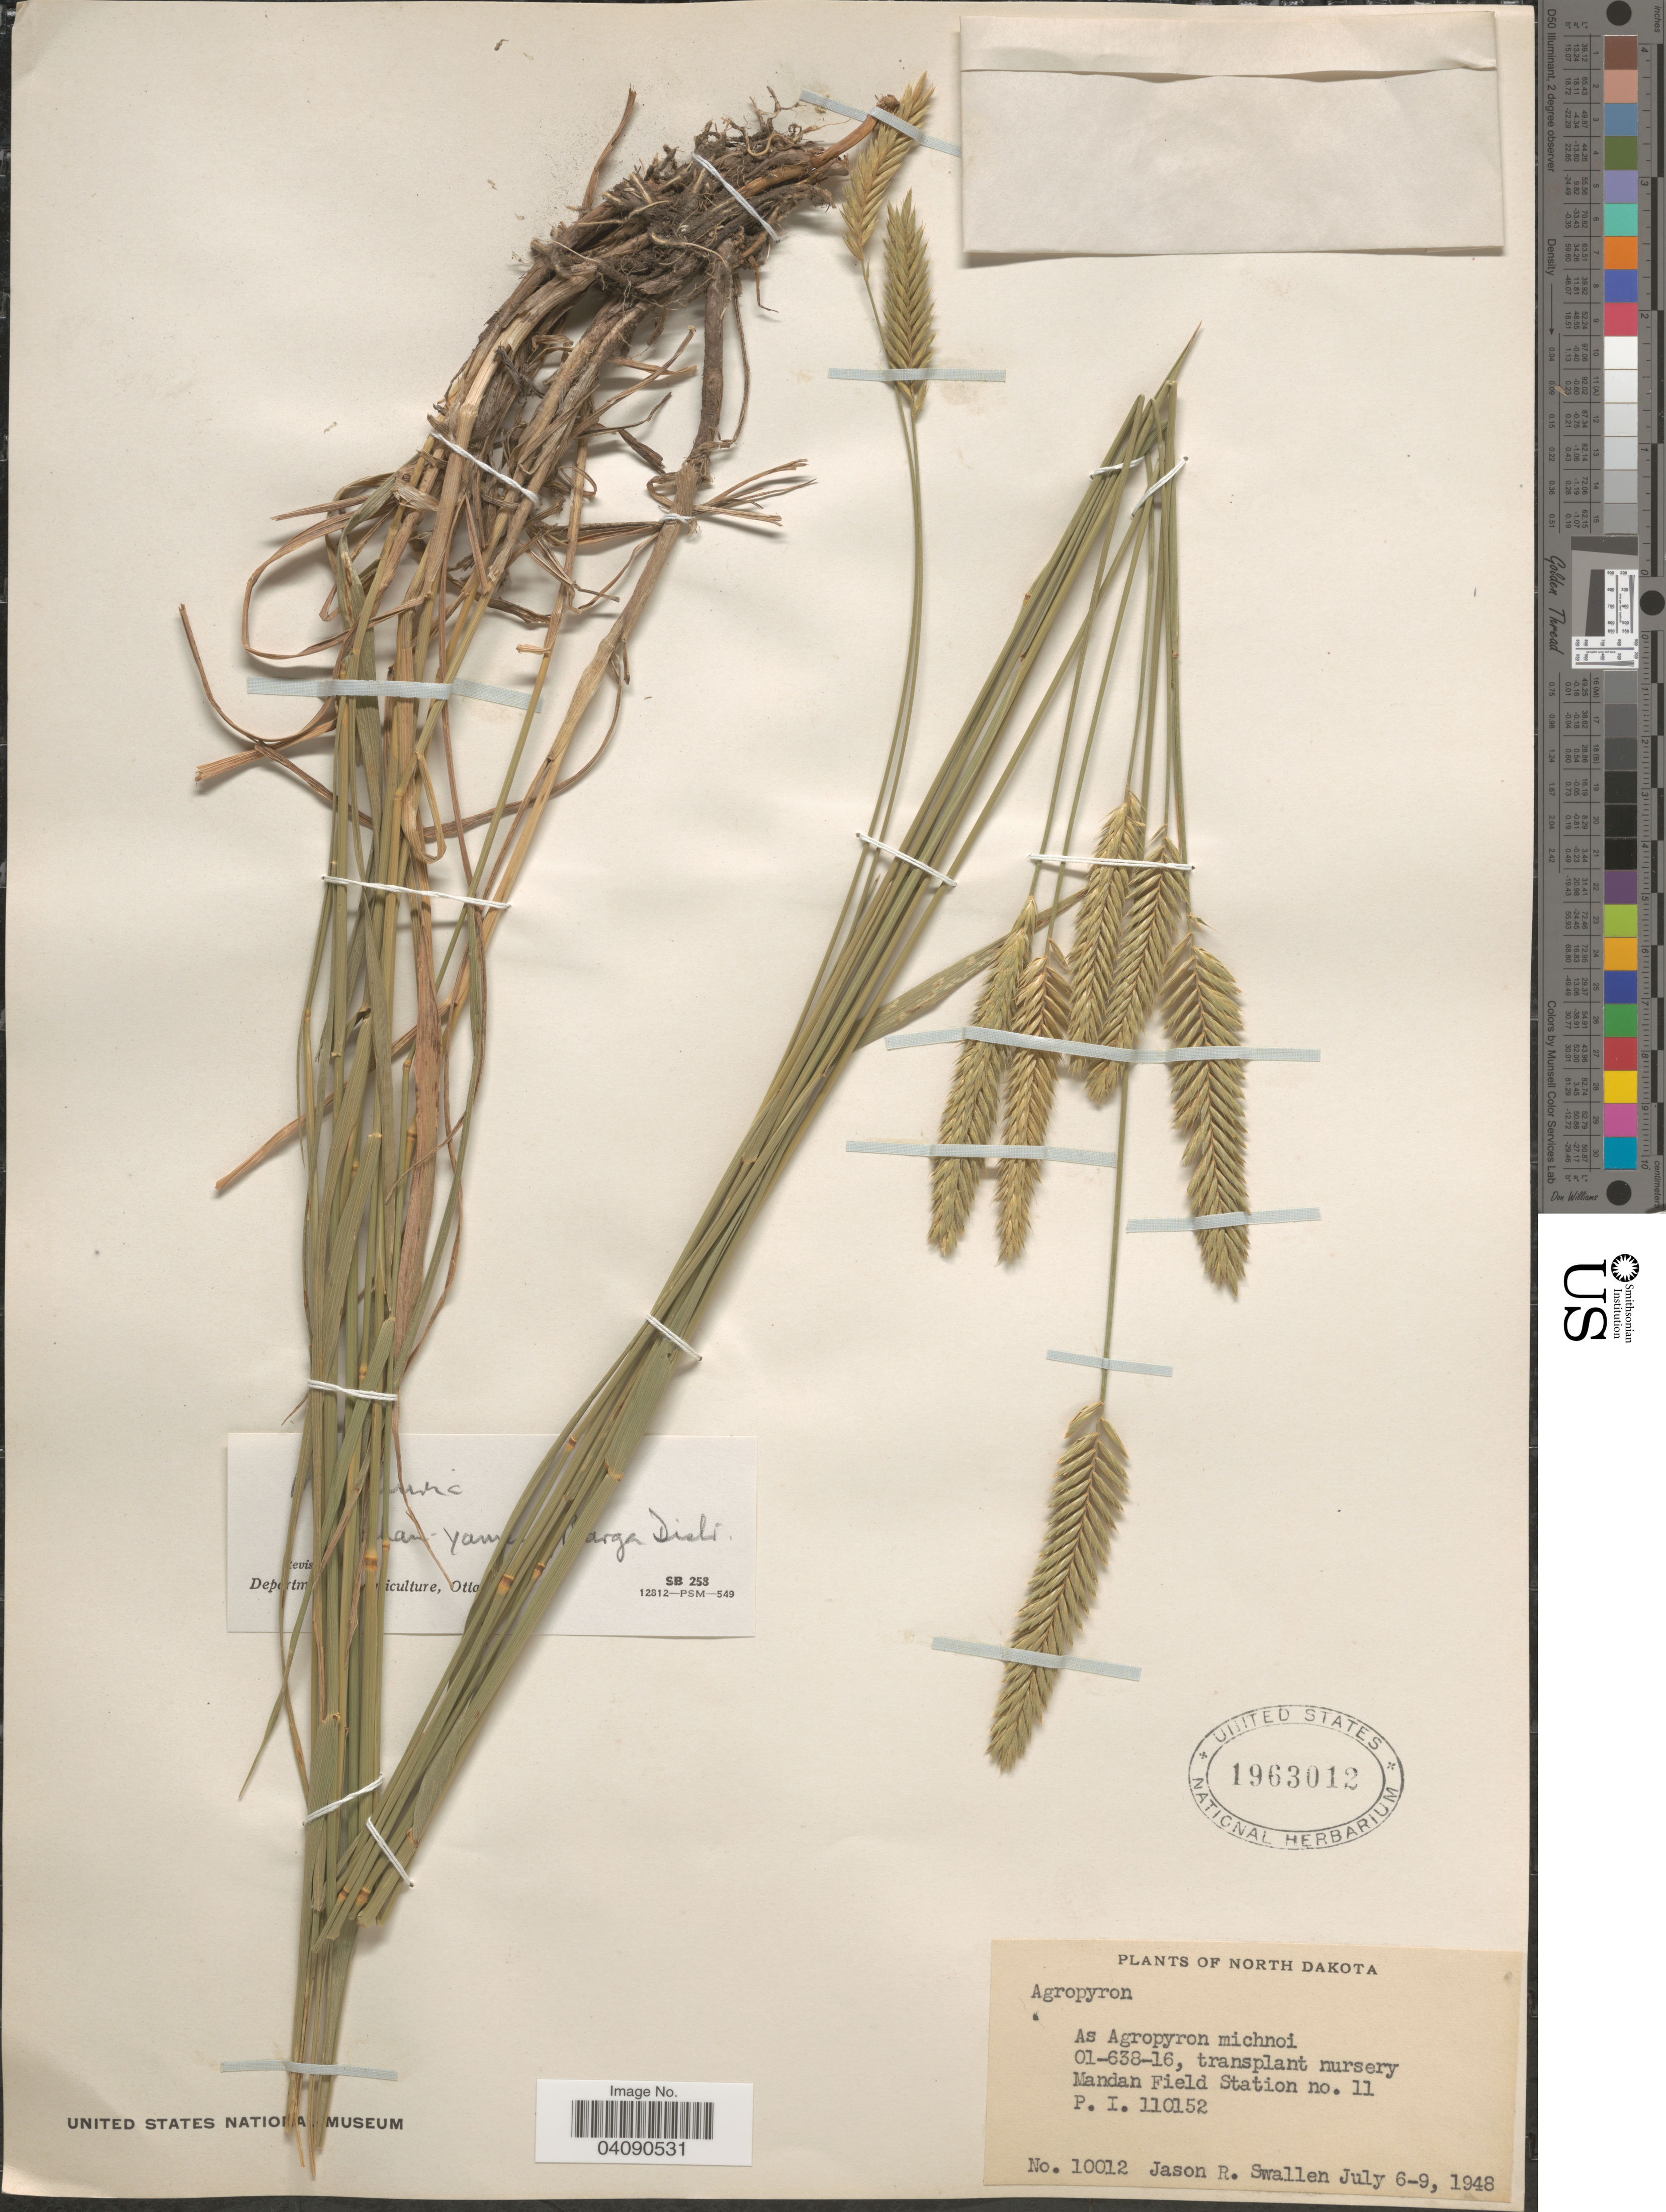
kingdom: Plantae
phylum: Tracheophyta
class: Liliopsida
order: Poales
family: Poaceae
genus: Agropyron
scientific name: Agropyron sp.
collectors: J. R. Swallen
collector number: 10012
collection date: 1948-07-06/1948-07-09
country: United States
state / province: North Dakota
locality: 01-638-16, transplant nursery. Mandan Field Station no. 11.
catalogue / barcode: US 1963012